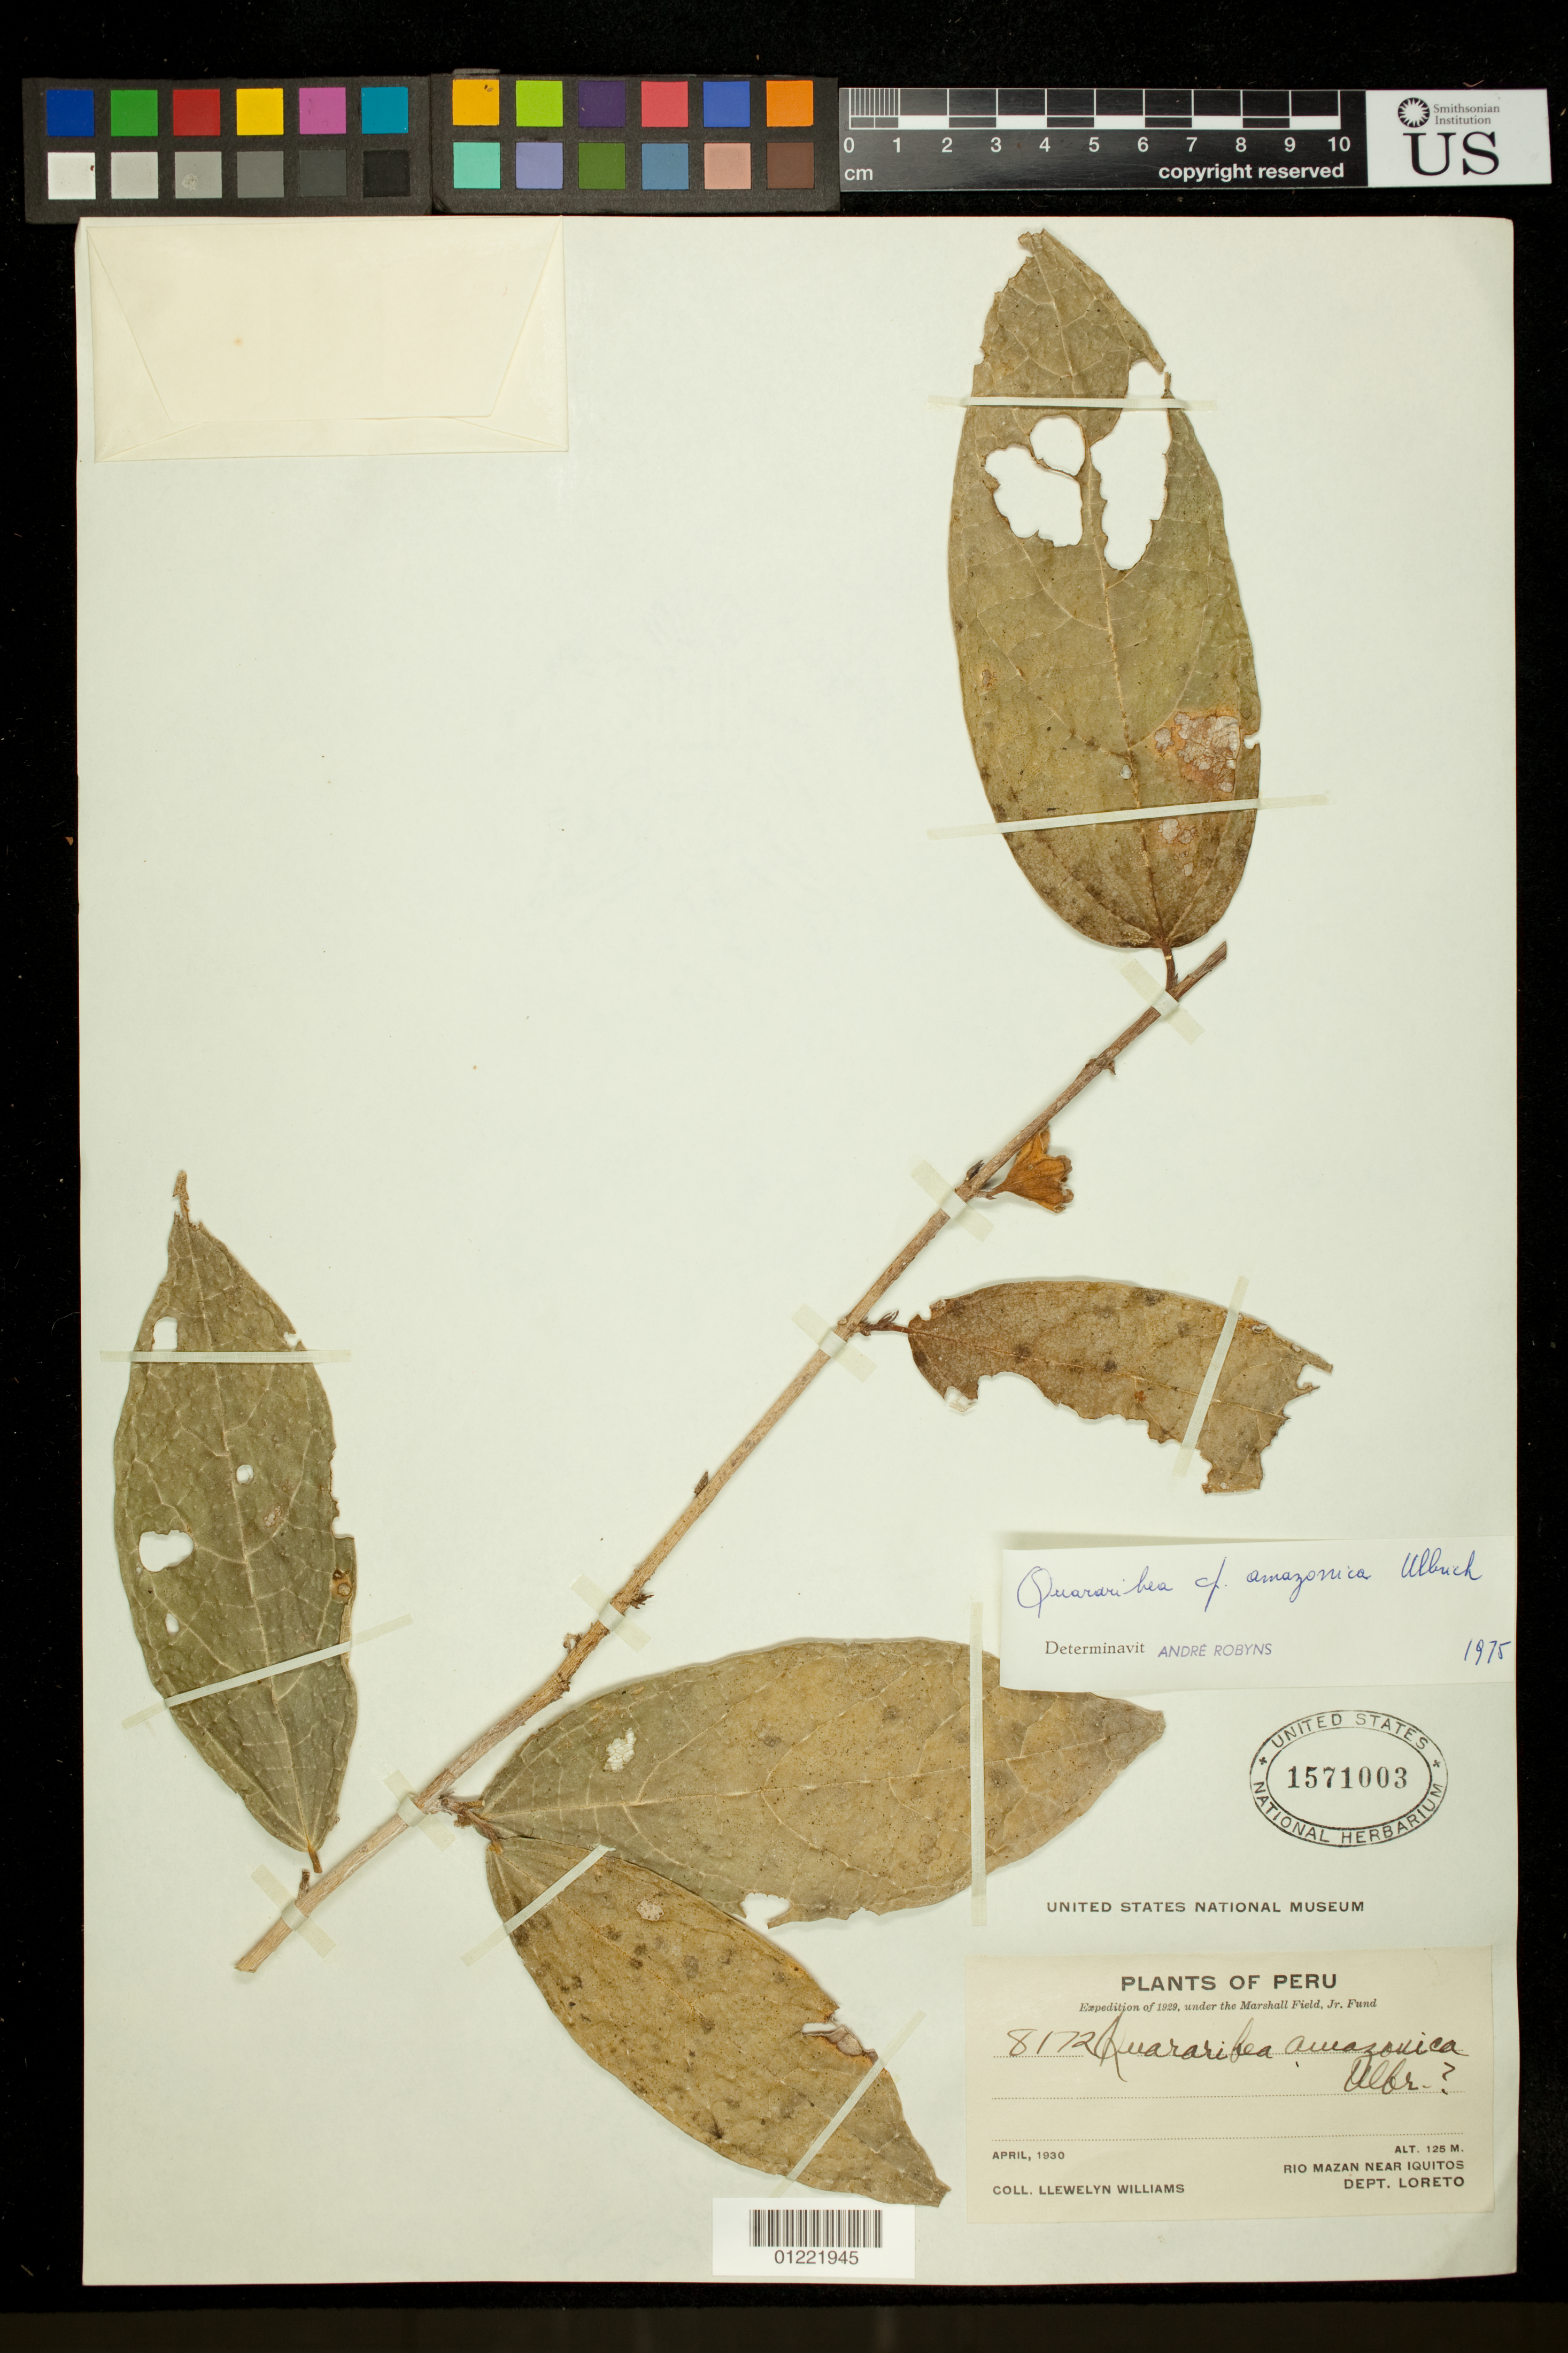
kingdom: Plantae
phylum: Tracheophyta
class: Magnoliopsida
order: Malvales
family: Malvaceae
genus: Quararibea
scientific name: Quararibea amazonica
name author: Ulbr.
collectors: Ll. Williams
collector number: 8172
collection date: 1930-04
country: Peru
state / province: Loreto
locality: Rio Mazan near Iquitos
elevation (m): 125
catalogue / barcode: US 1571003